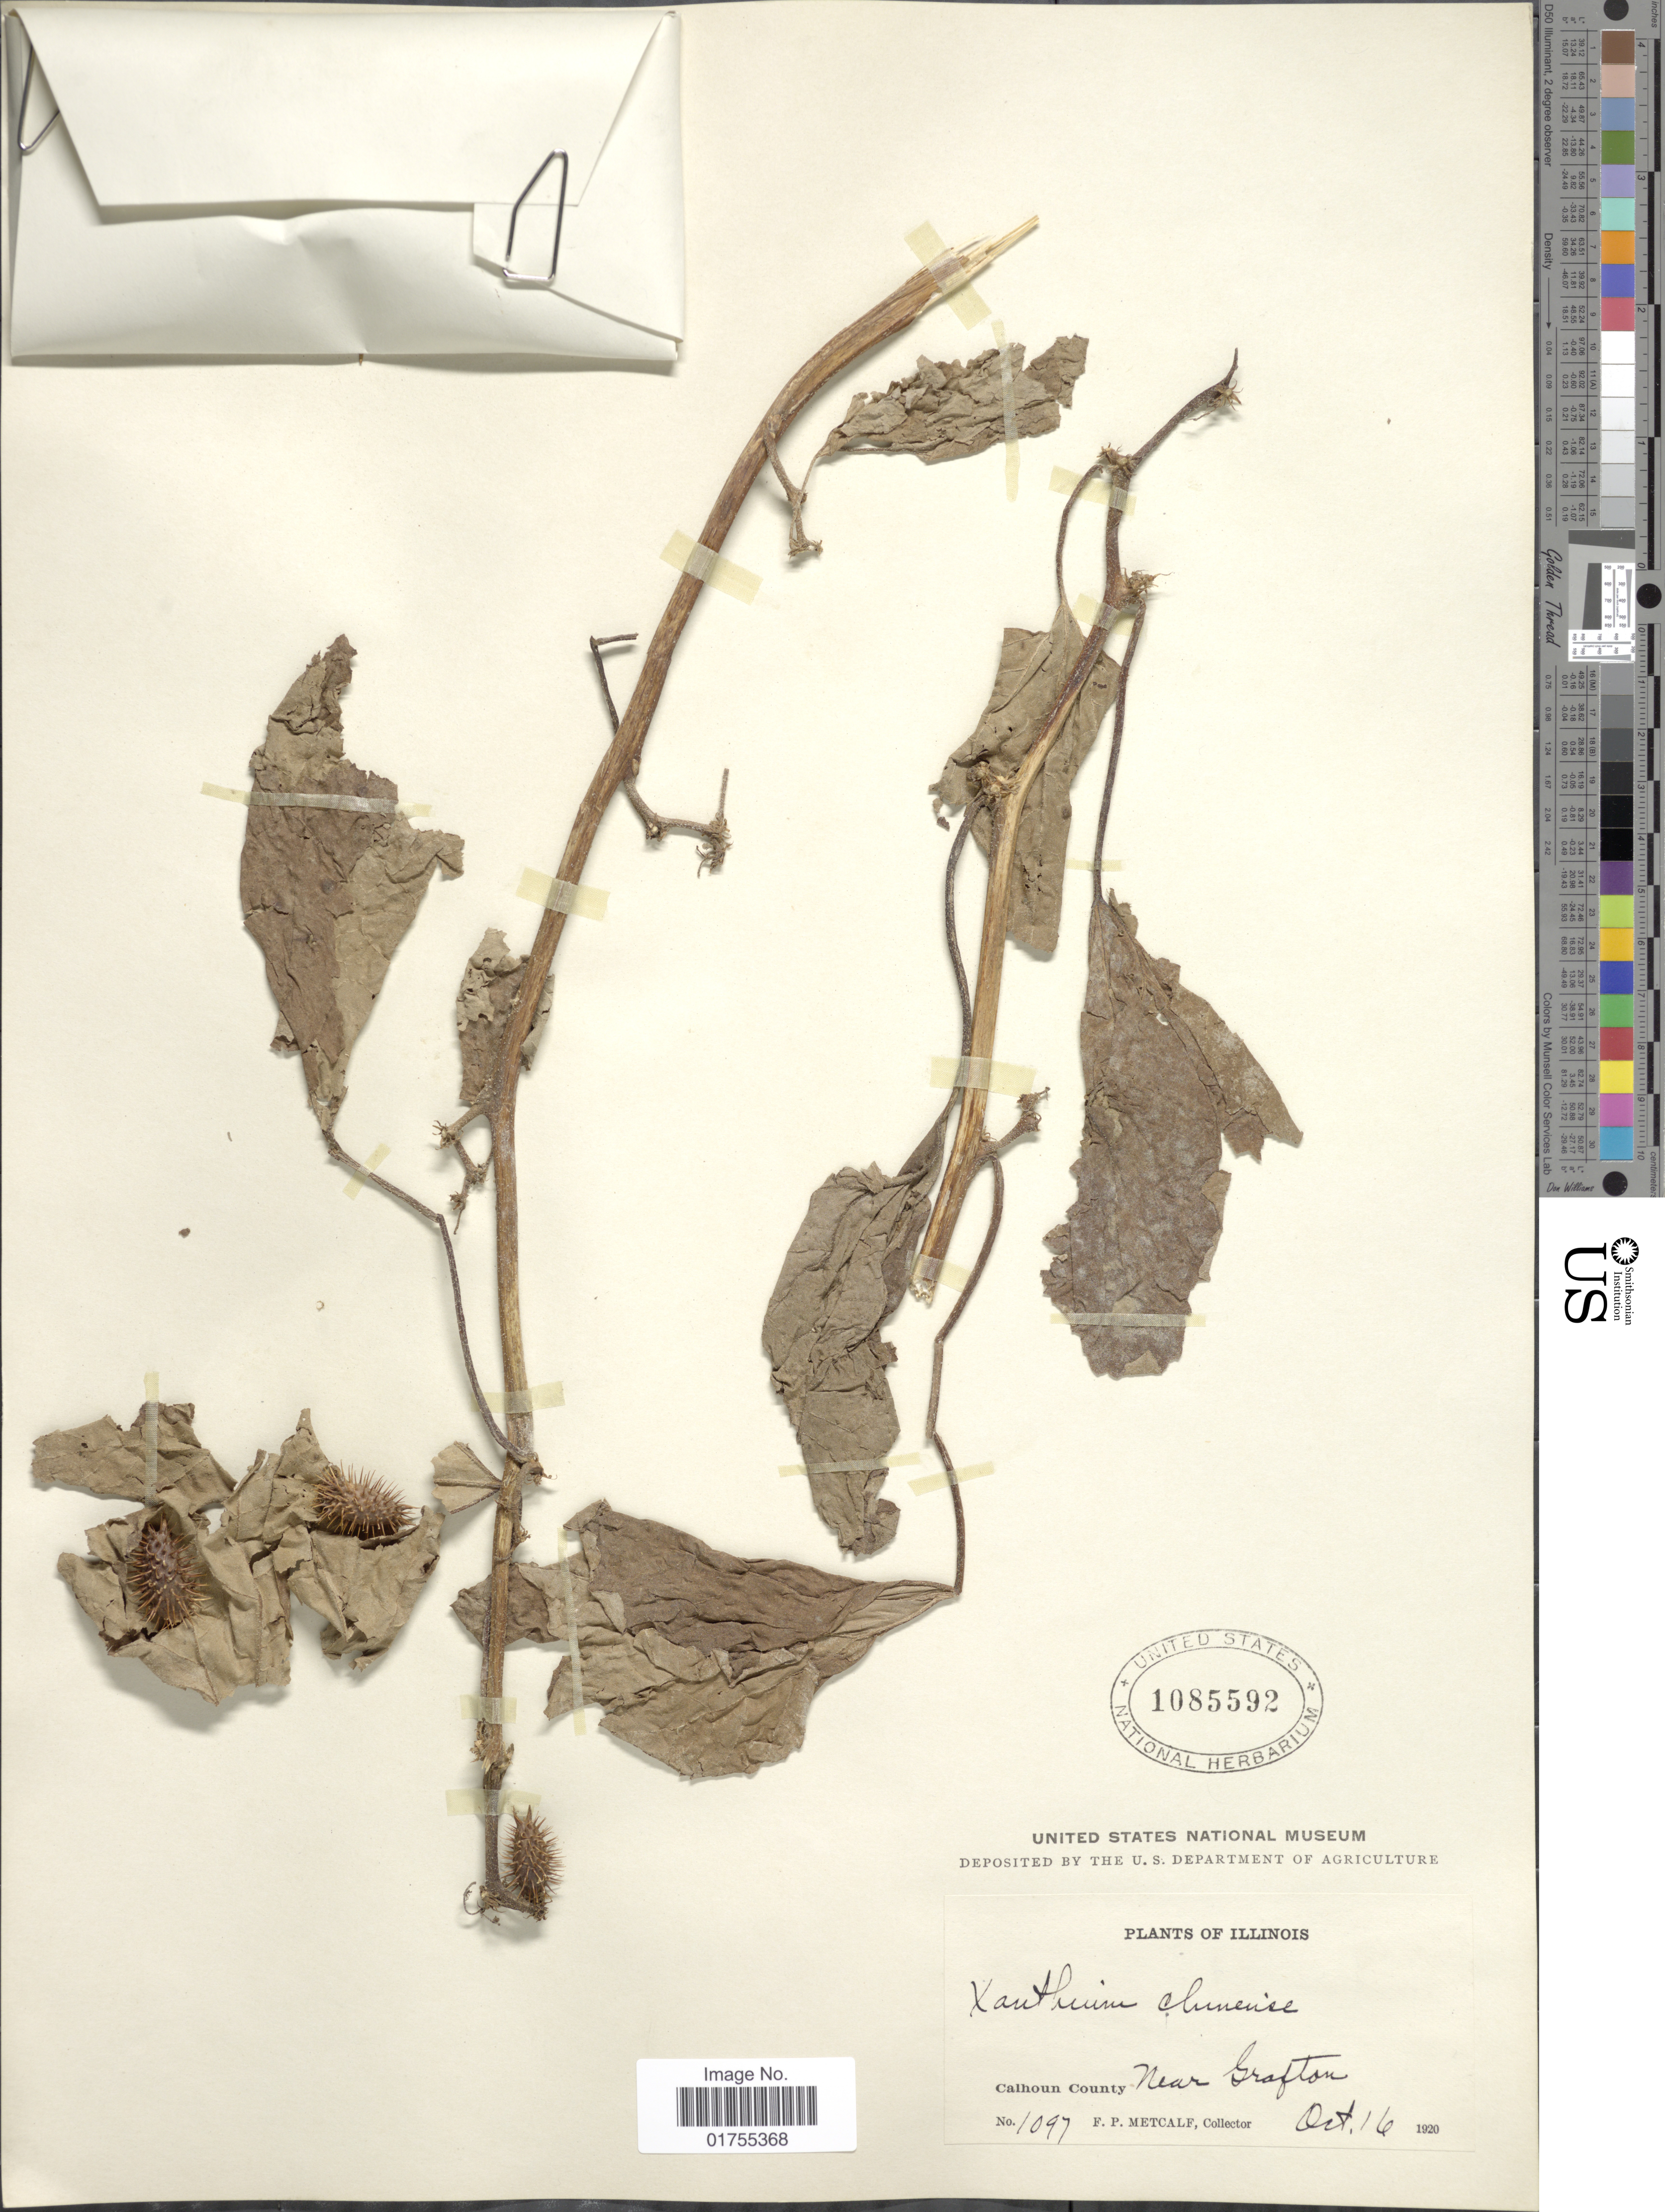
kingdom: Plantae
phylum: Tracheophyta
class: Magnoliopsida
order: Asterales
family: Asteraceae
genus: Xanthium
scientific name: Xanthium strumarium var. glabratum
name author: Mill.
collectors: F. Metcalf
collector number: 1097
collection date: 1920-10-16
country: United States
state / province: Illinois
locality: Calhoun County, near Grafton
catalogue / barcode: US 1085592